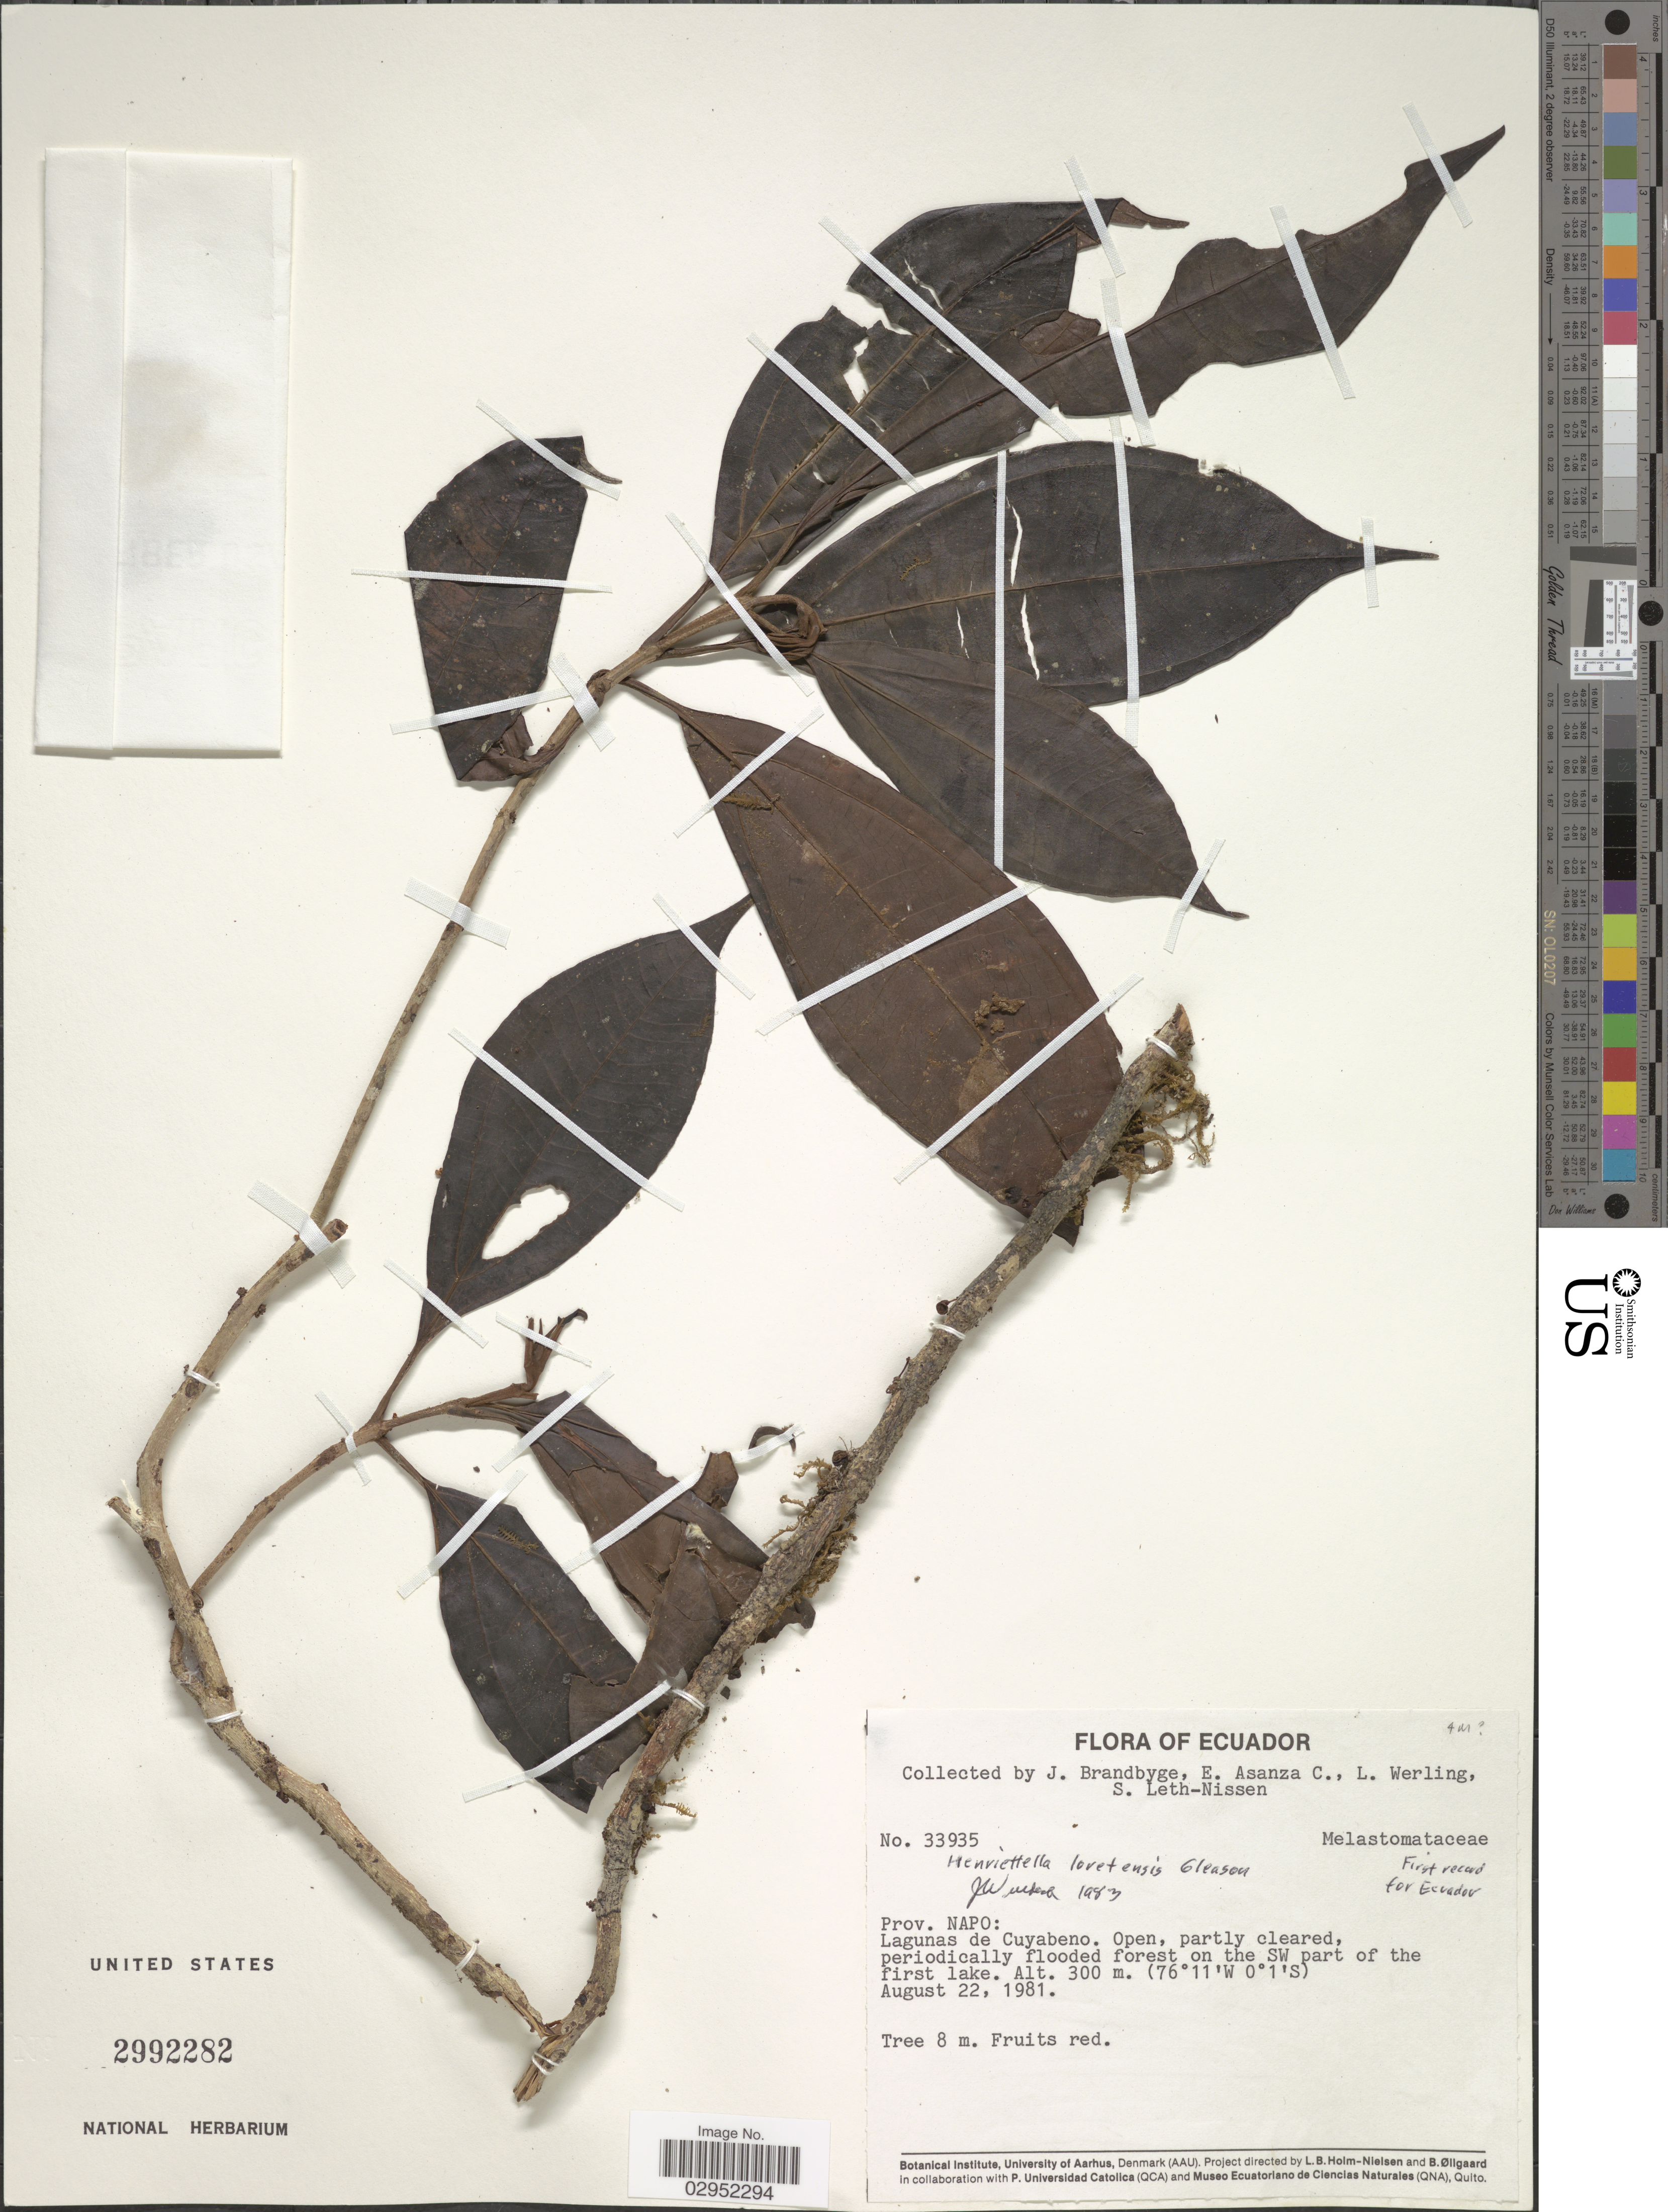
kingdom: Plantae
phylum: Tracheophyta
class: Magnoliopsida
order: Myrtales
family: Melastomataceae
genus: Henriettea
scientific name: Henriettea loretensis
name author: (Gleason) J.F. Macbr.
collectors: J. Brandbyge, E. Asanza C., L. Werling & S. Leth-Nissen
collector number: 33935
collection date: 1981-08-22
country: Ecuador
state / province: Napo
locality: Lagunas de Cuyabeno. Open, partly cleared, periodically flooded forest on the SW part of the first lake.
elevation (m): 300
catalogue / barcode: US 2992282